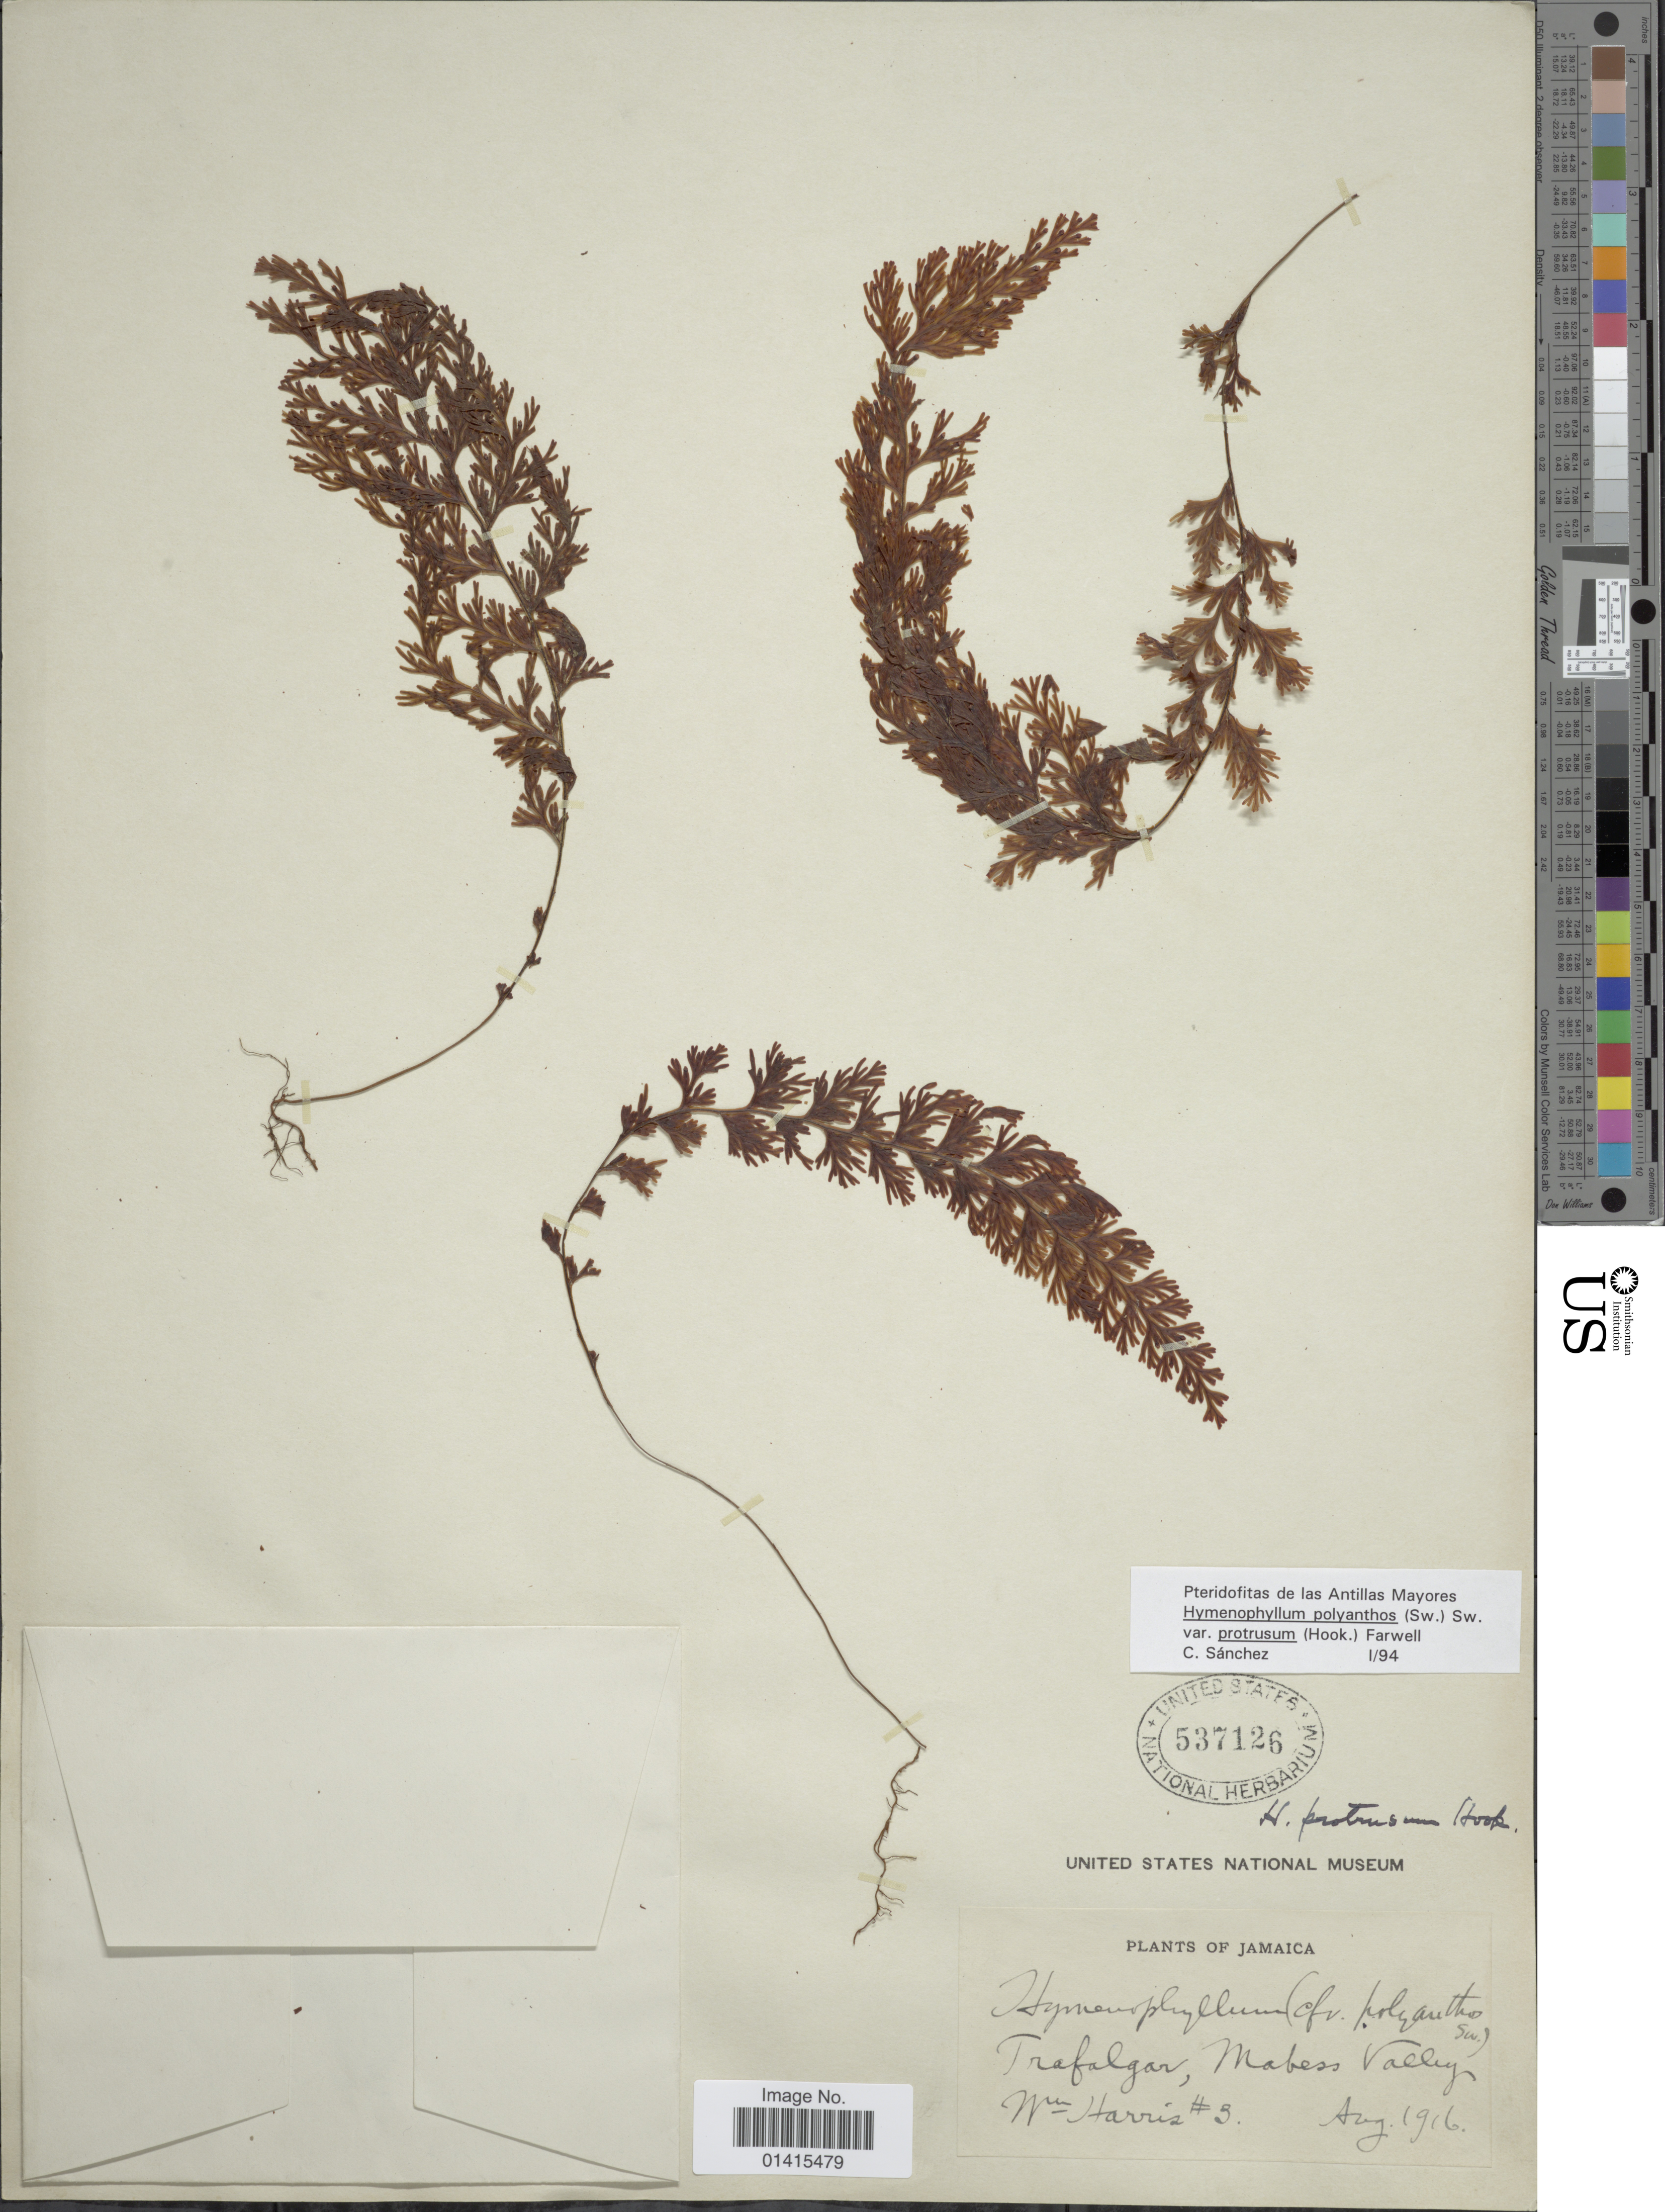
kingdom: Plantae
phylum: Tracheophyta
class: Polypodiopsida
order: Hymenophyllales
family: Hymenophyllaceae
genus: Hymenophyllum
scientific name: Hymenophyllum polyanthos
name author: (Sw.) Sw.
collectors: W. Harris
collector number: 3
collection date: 1916-08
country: Jamaica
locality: Trafalgar, Mabess valley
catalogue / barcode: US 537126